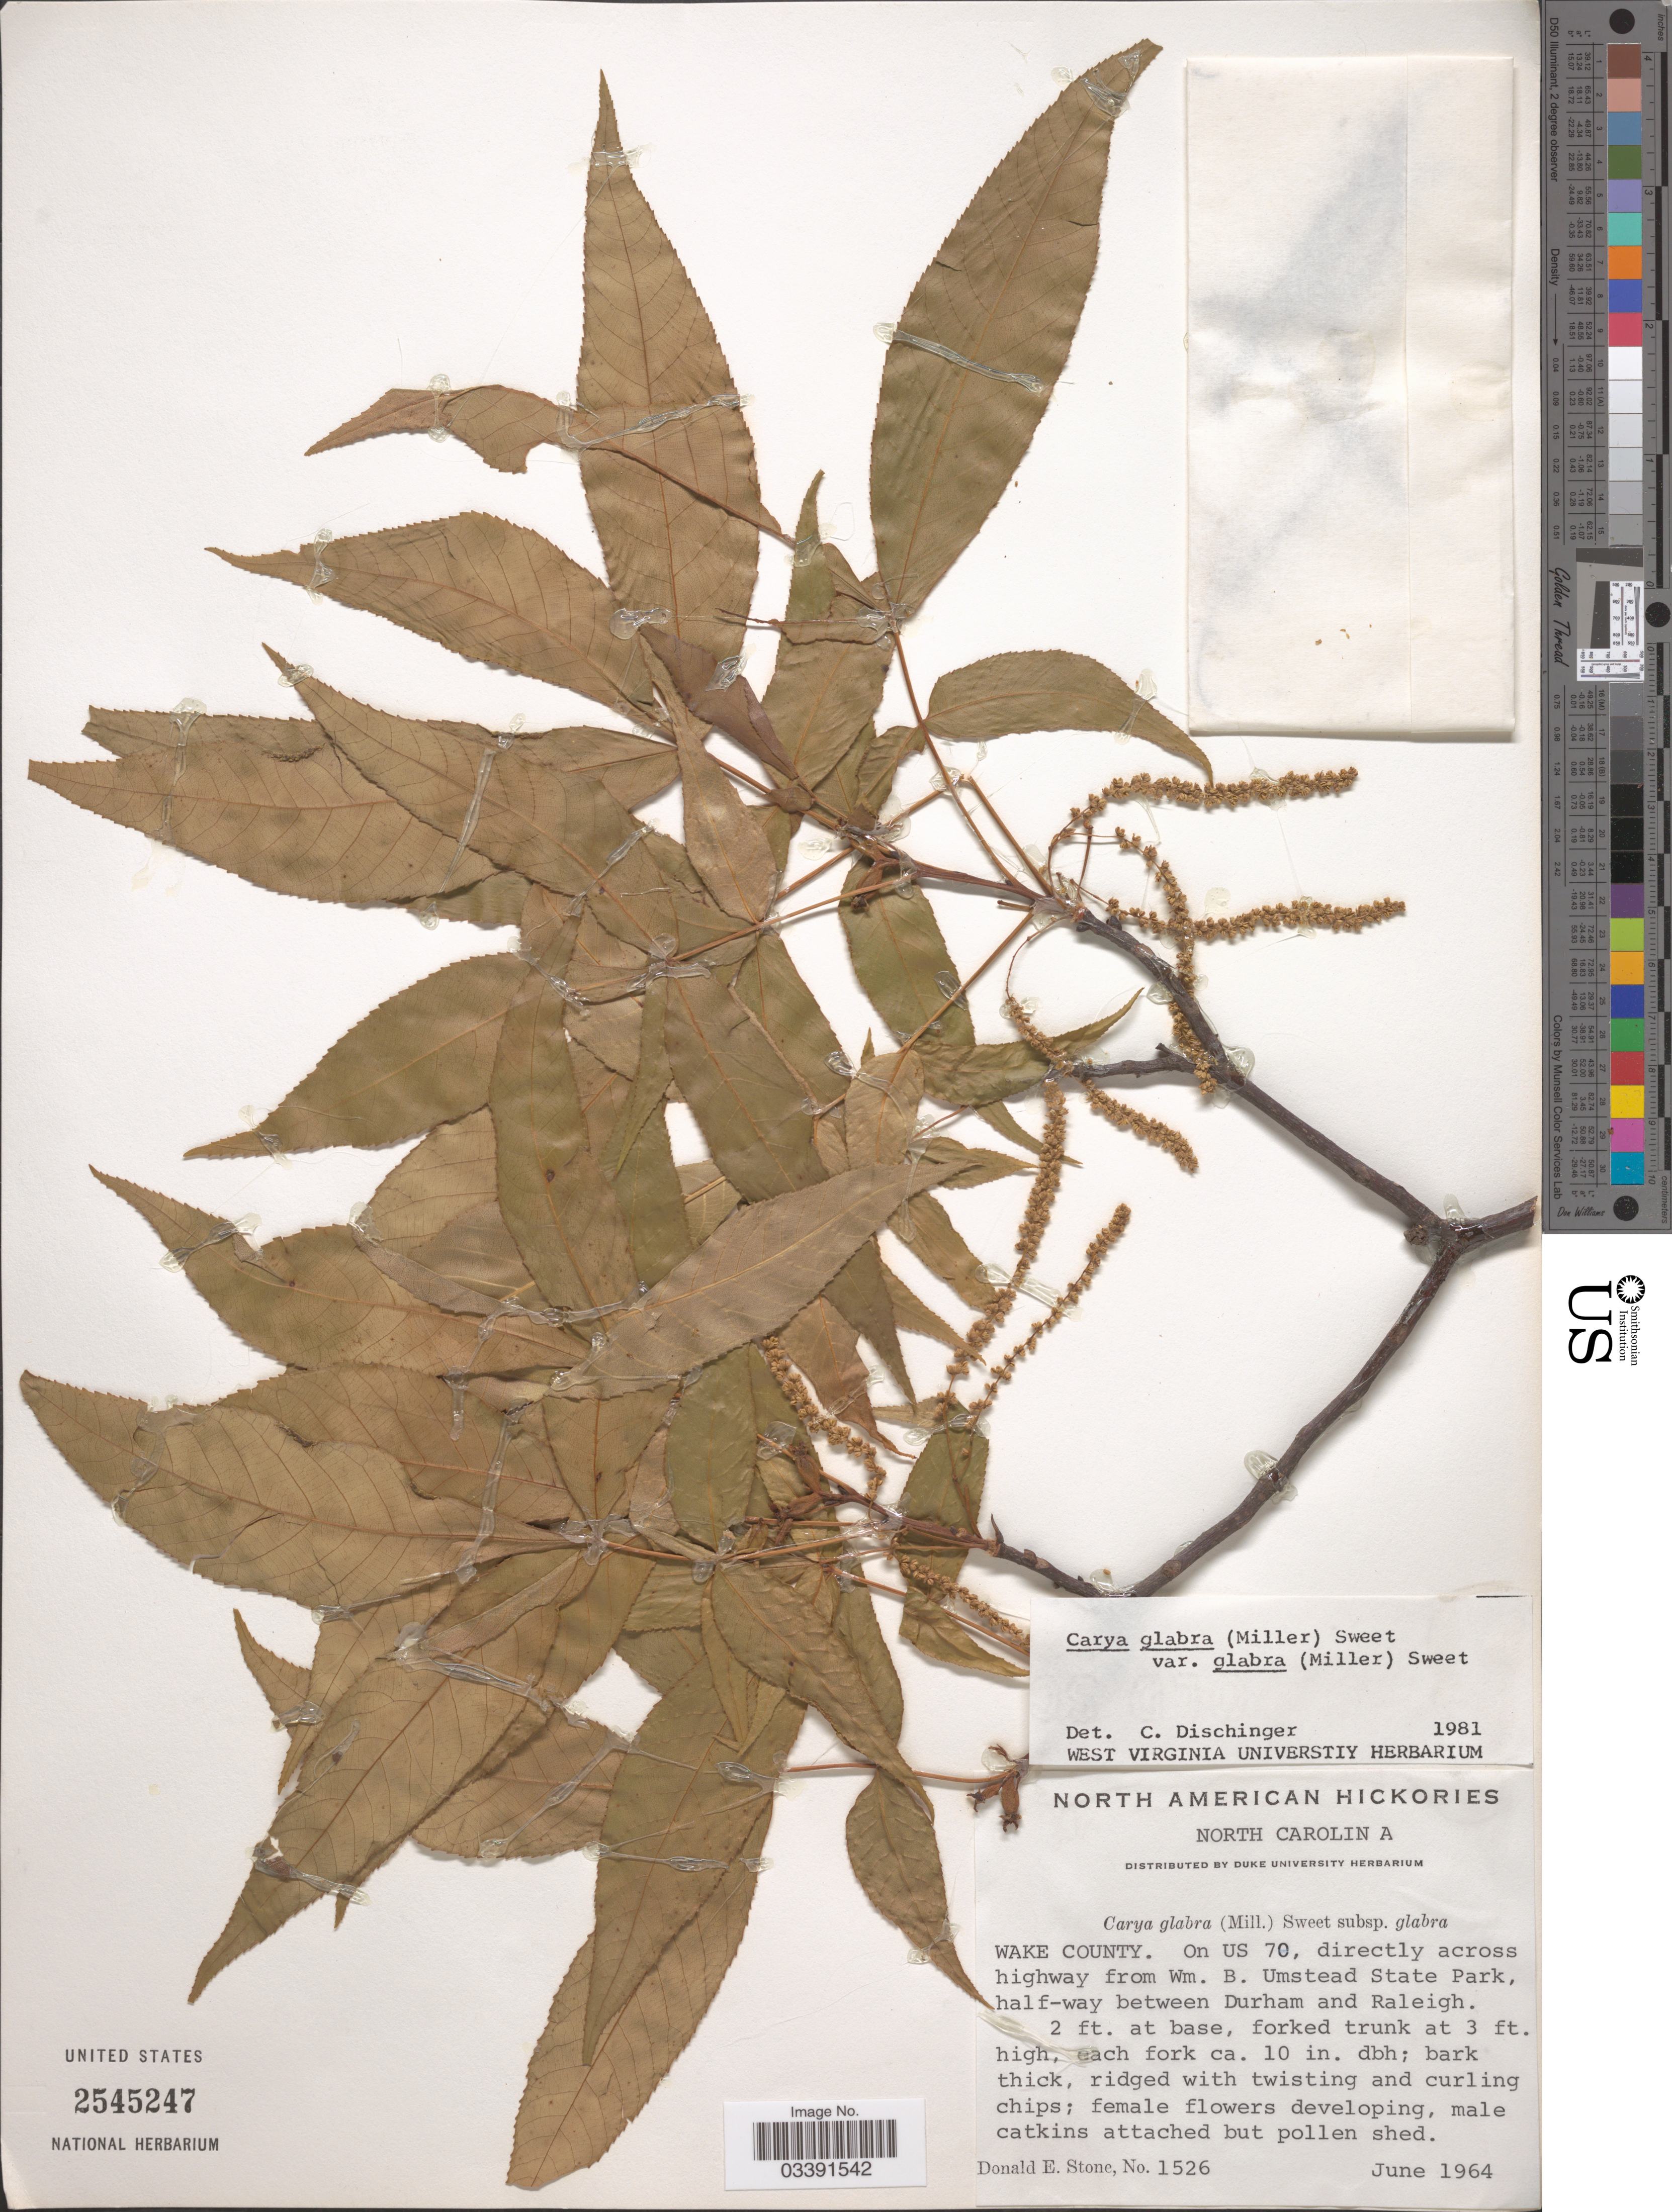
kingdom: Plantae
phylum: Tracheophyta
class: Magnoliopsida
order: Fagales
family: Juglandaceae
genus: Carya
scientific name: Carya glabra var. glabra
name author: (Mill.) Sweet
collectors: D. Stone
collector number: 1526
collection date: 1964-06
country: United States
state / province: North Carolina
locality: Wake County. On US 70, directly across highway from Wm. B. Umstead State Park, half-way between Durham and Raleigh.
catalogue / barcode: US 2545247